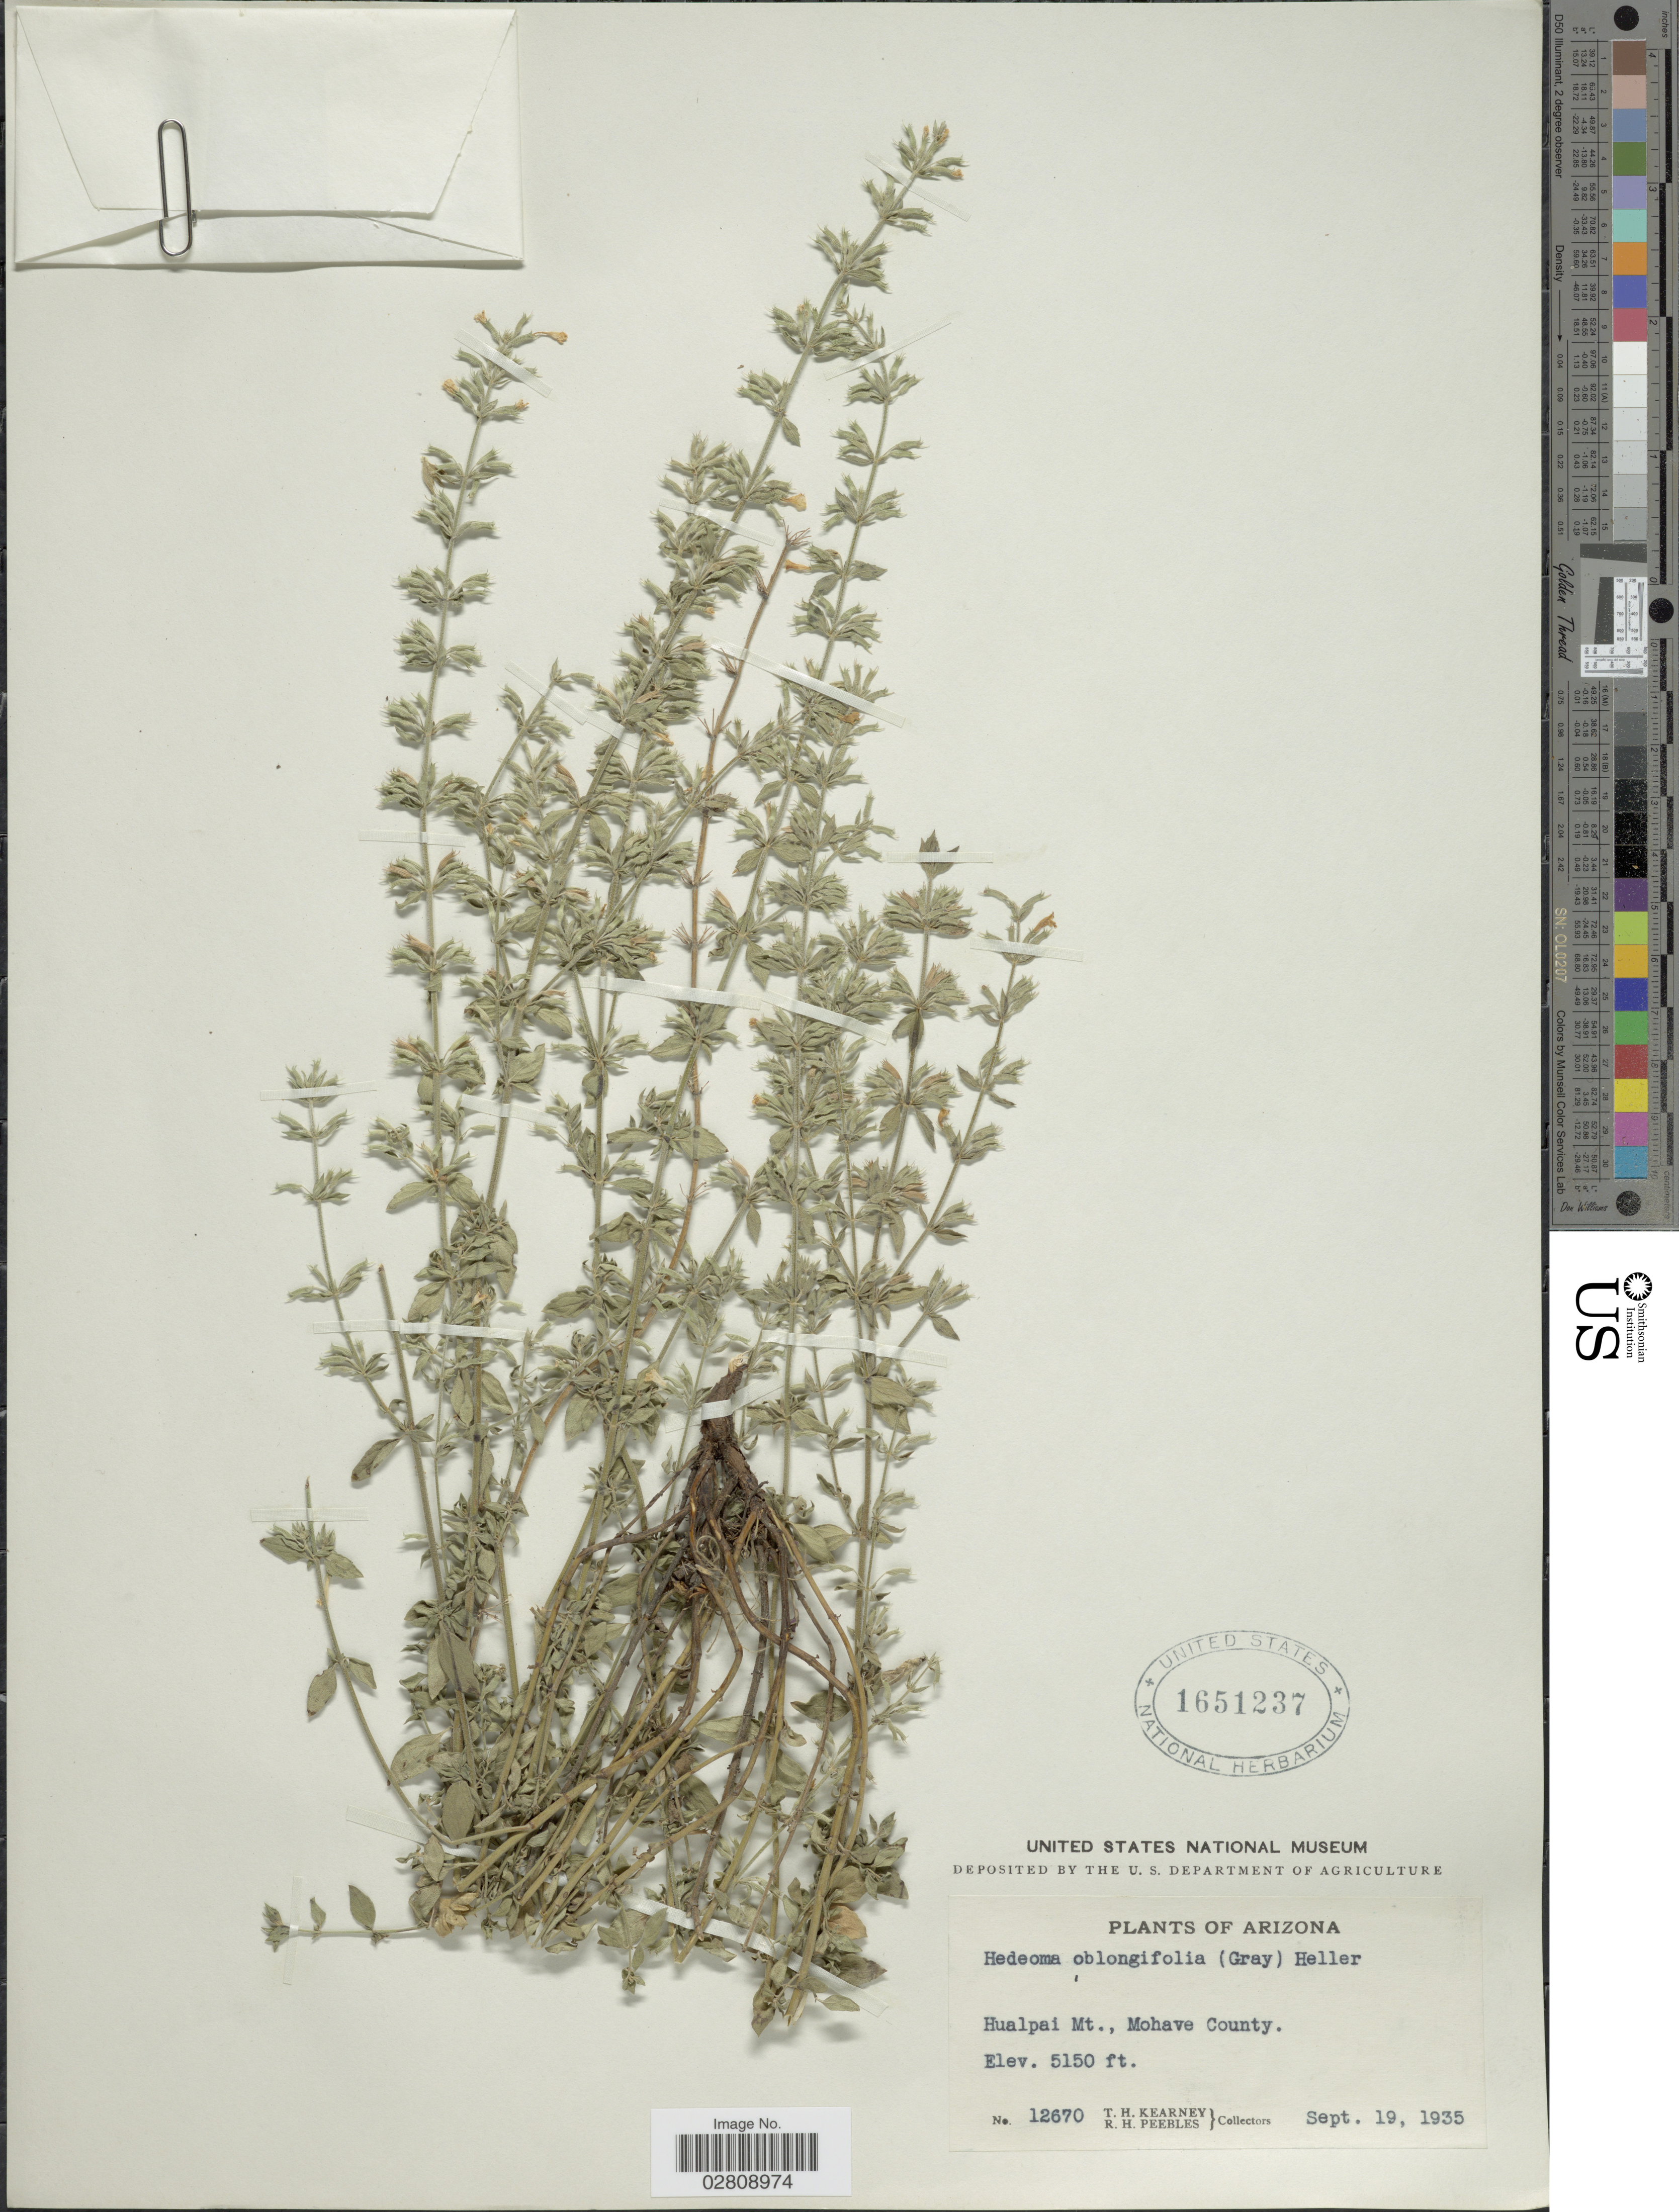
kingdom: Plantae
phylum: Tracheophyta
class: Magnoliopsida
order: Lamiales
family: Lamiaceae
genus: Hedeoma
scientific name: Hedeoma oblongifolia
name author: (A. Gray) A. Heller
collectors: T. H. Kearney & R. H. Peebles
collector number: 12670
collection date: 1935-09-19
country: United States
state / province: Arizona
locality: Hualpai Mt., Mohave County.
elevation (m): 1570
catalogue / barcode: US 1651237